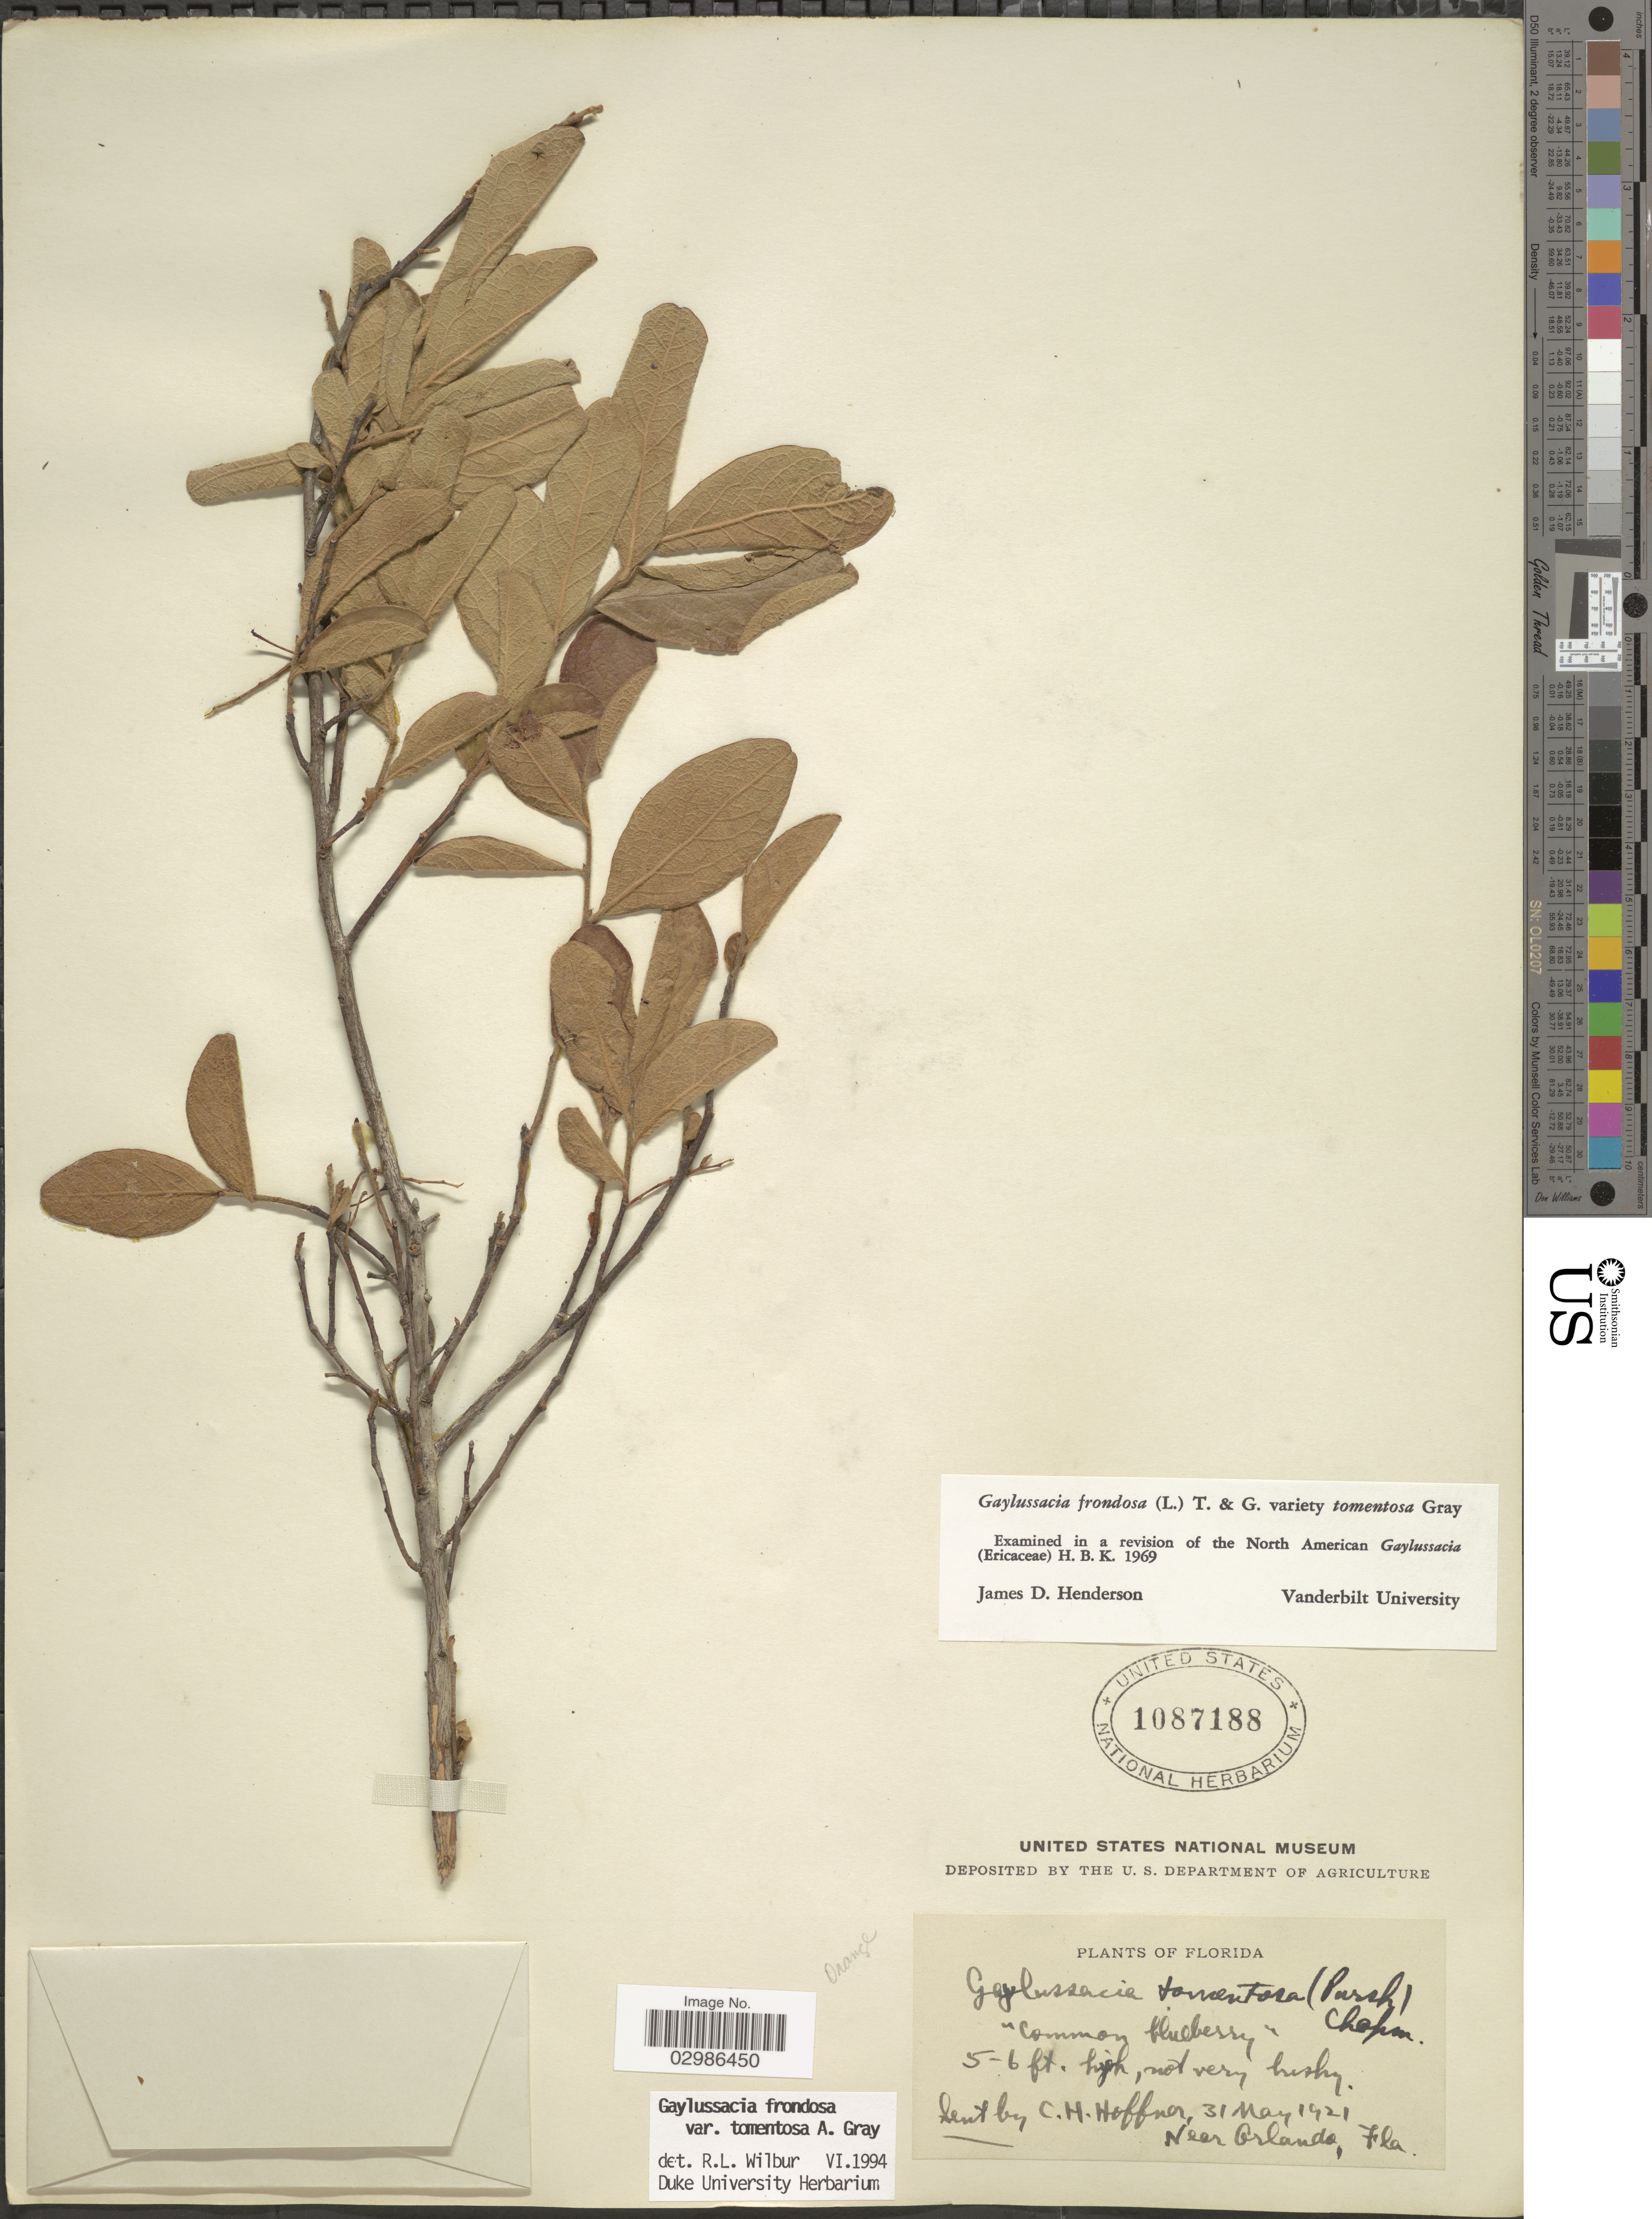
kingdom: Plantae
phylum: Tracheophyta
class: Magnoliopsida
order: Ericales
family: Ericaceae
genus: Gaylussacia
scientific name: Gaylussacia frondosa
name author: (L.) Torr. & A. Gray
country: United States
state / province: Florida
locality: Near Orlando. Orange.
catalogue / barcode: US 1087188